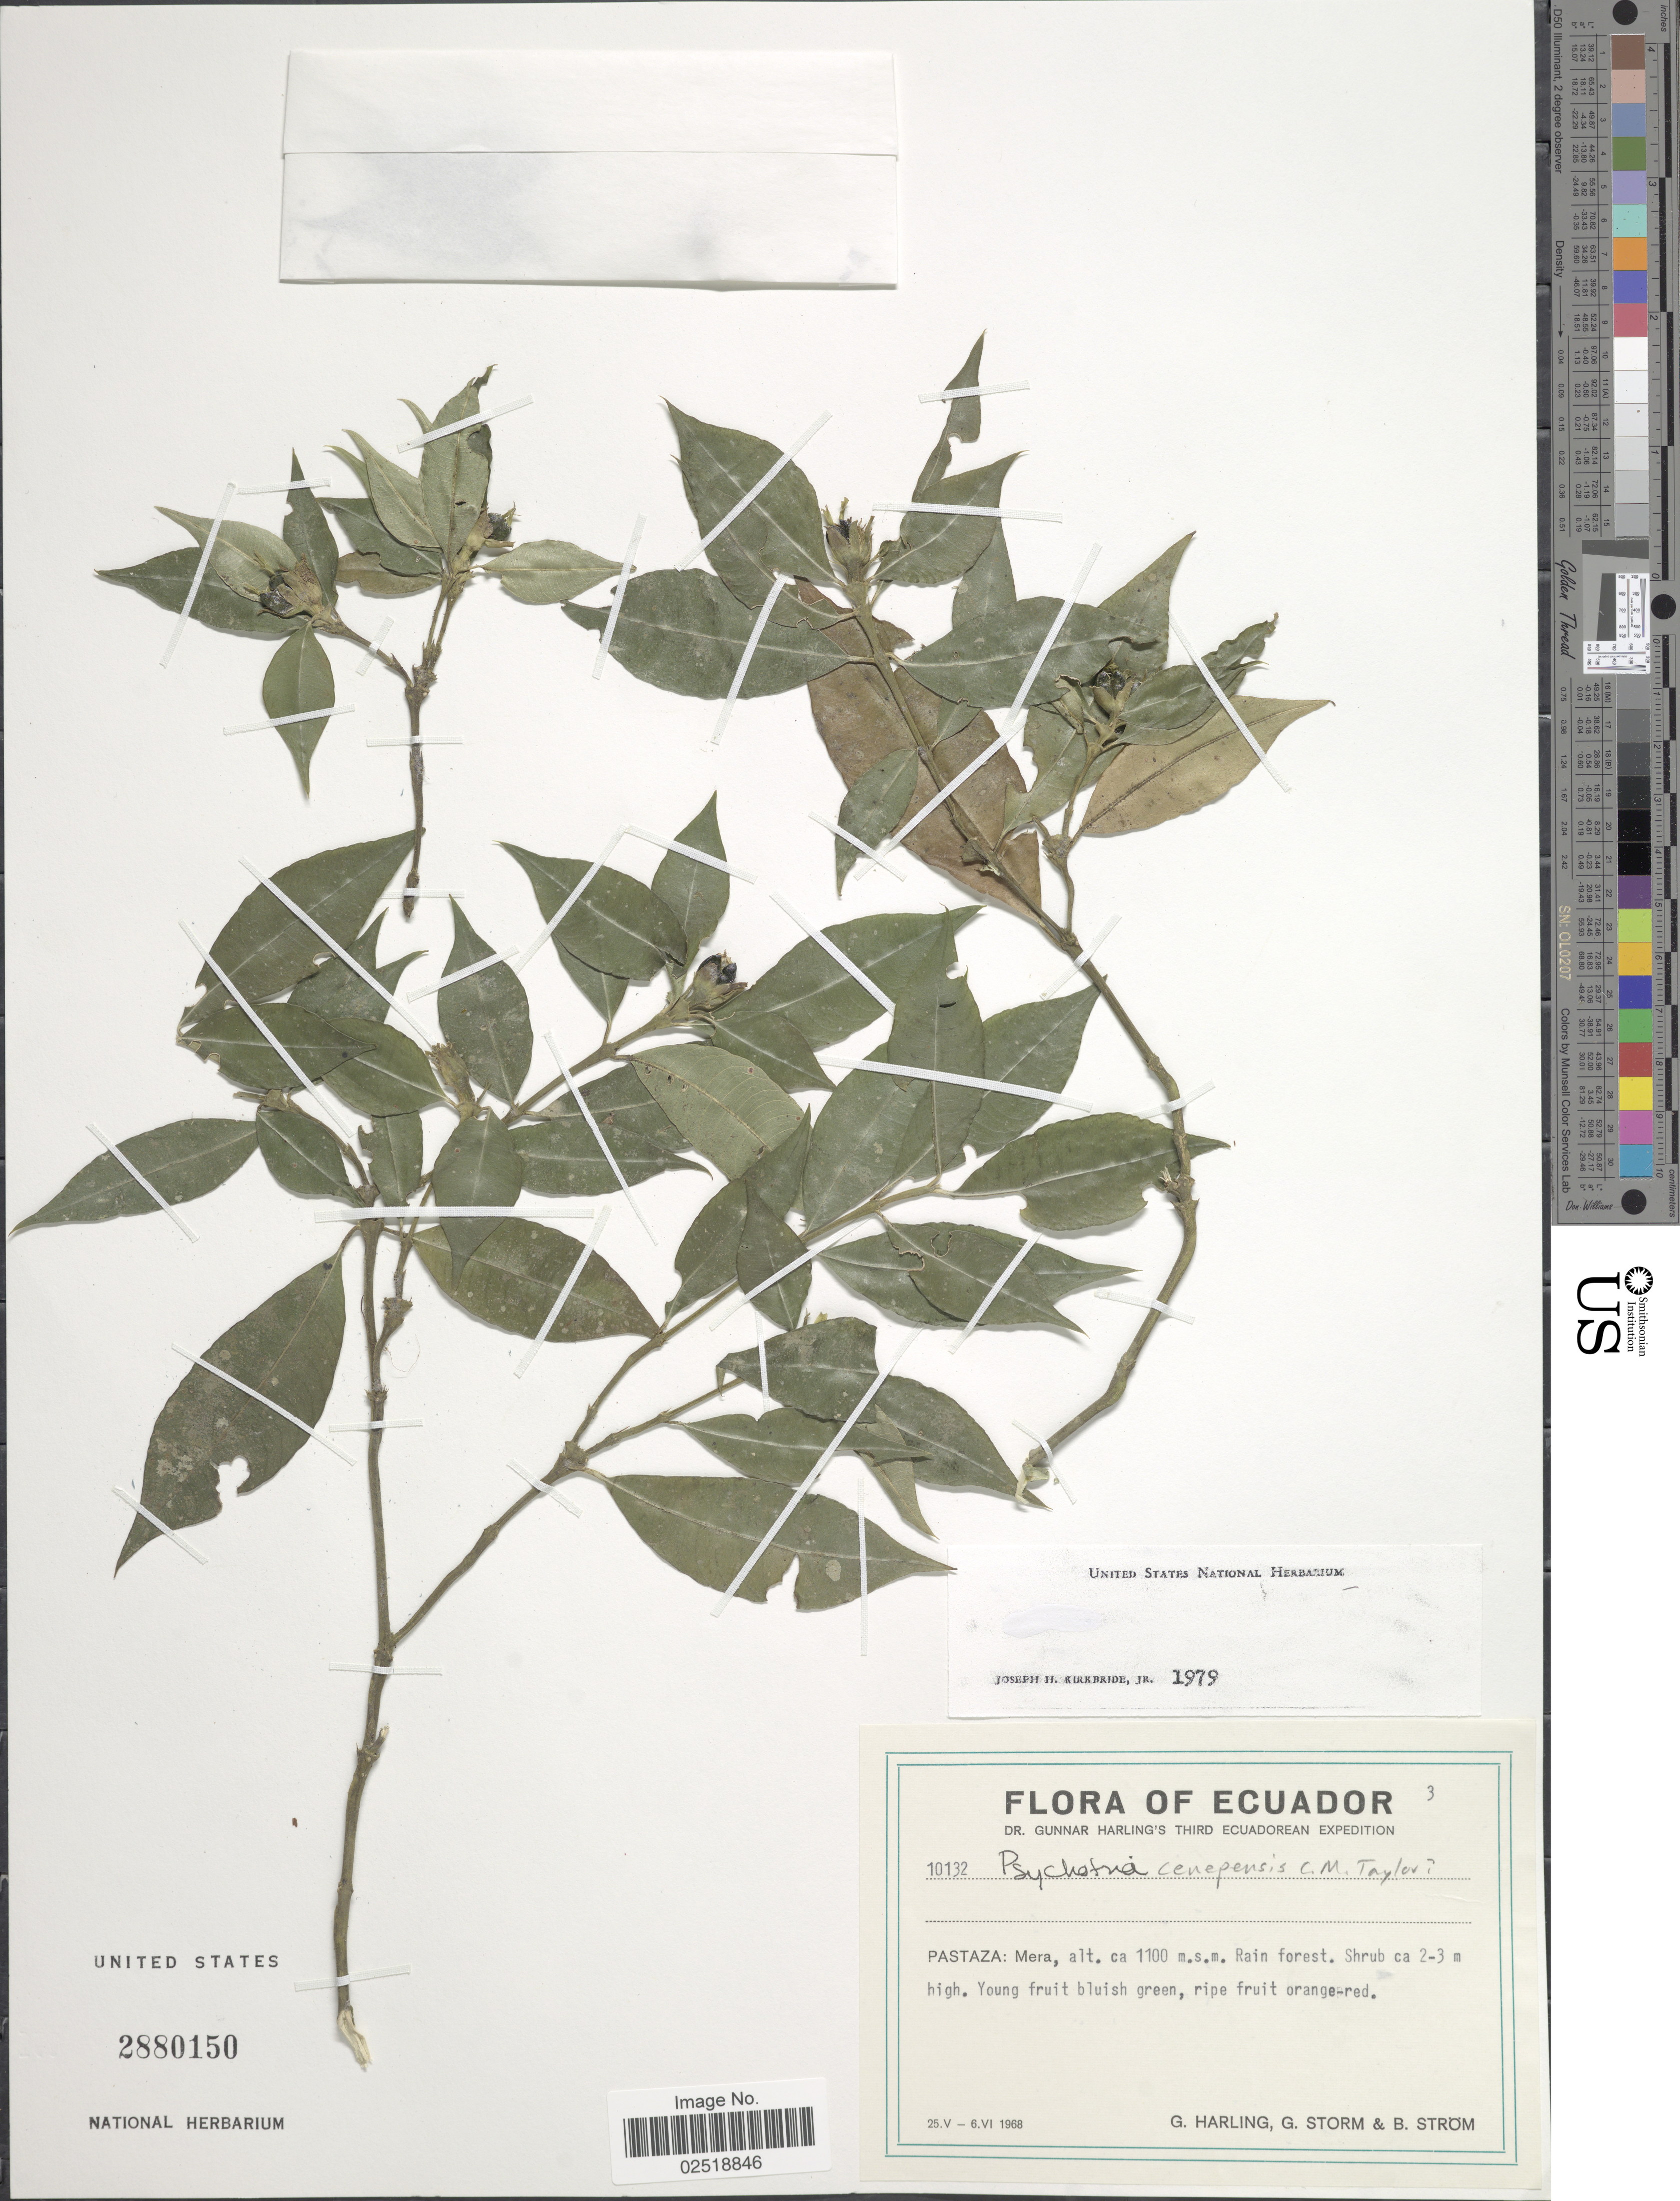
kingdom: Plantae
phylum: Tracheophyta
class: Magnoliopsida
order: Gentianales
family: Rubiaceae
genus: Psychotria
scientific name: Psychotria cenepensis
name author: C.M. Taylor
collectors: G. Harling, G. Storm & B. Ström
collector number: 10132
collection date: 1968-05-25/1968-06-06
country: Ecuador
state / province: Pastaza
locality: Mera. Rain forest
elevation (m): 1100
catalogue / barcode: US 2880150